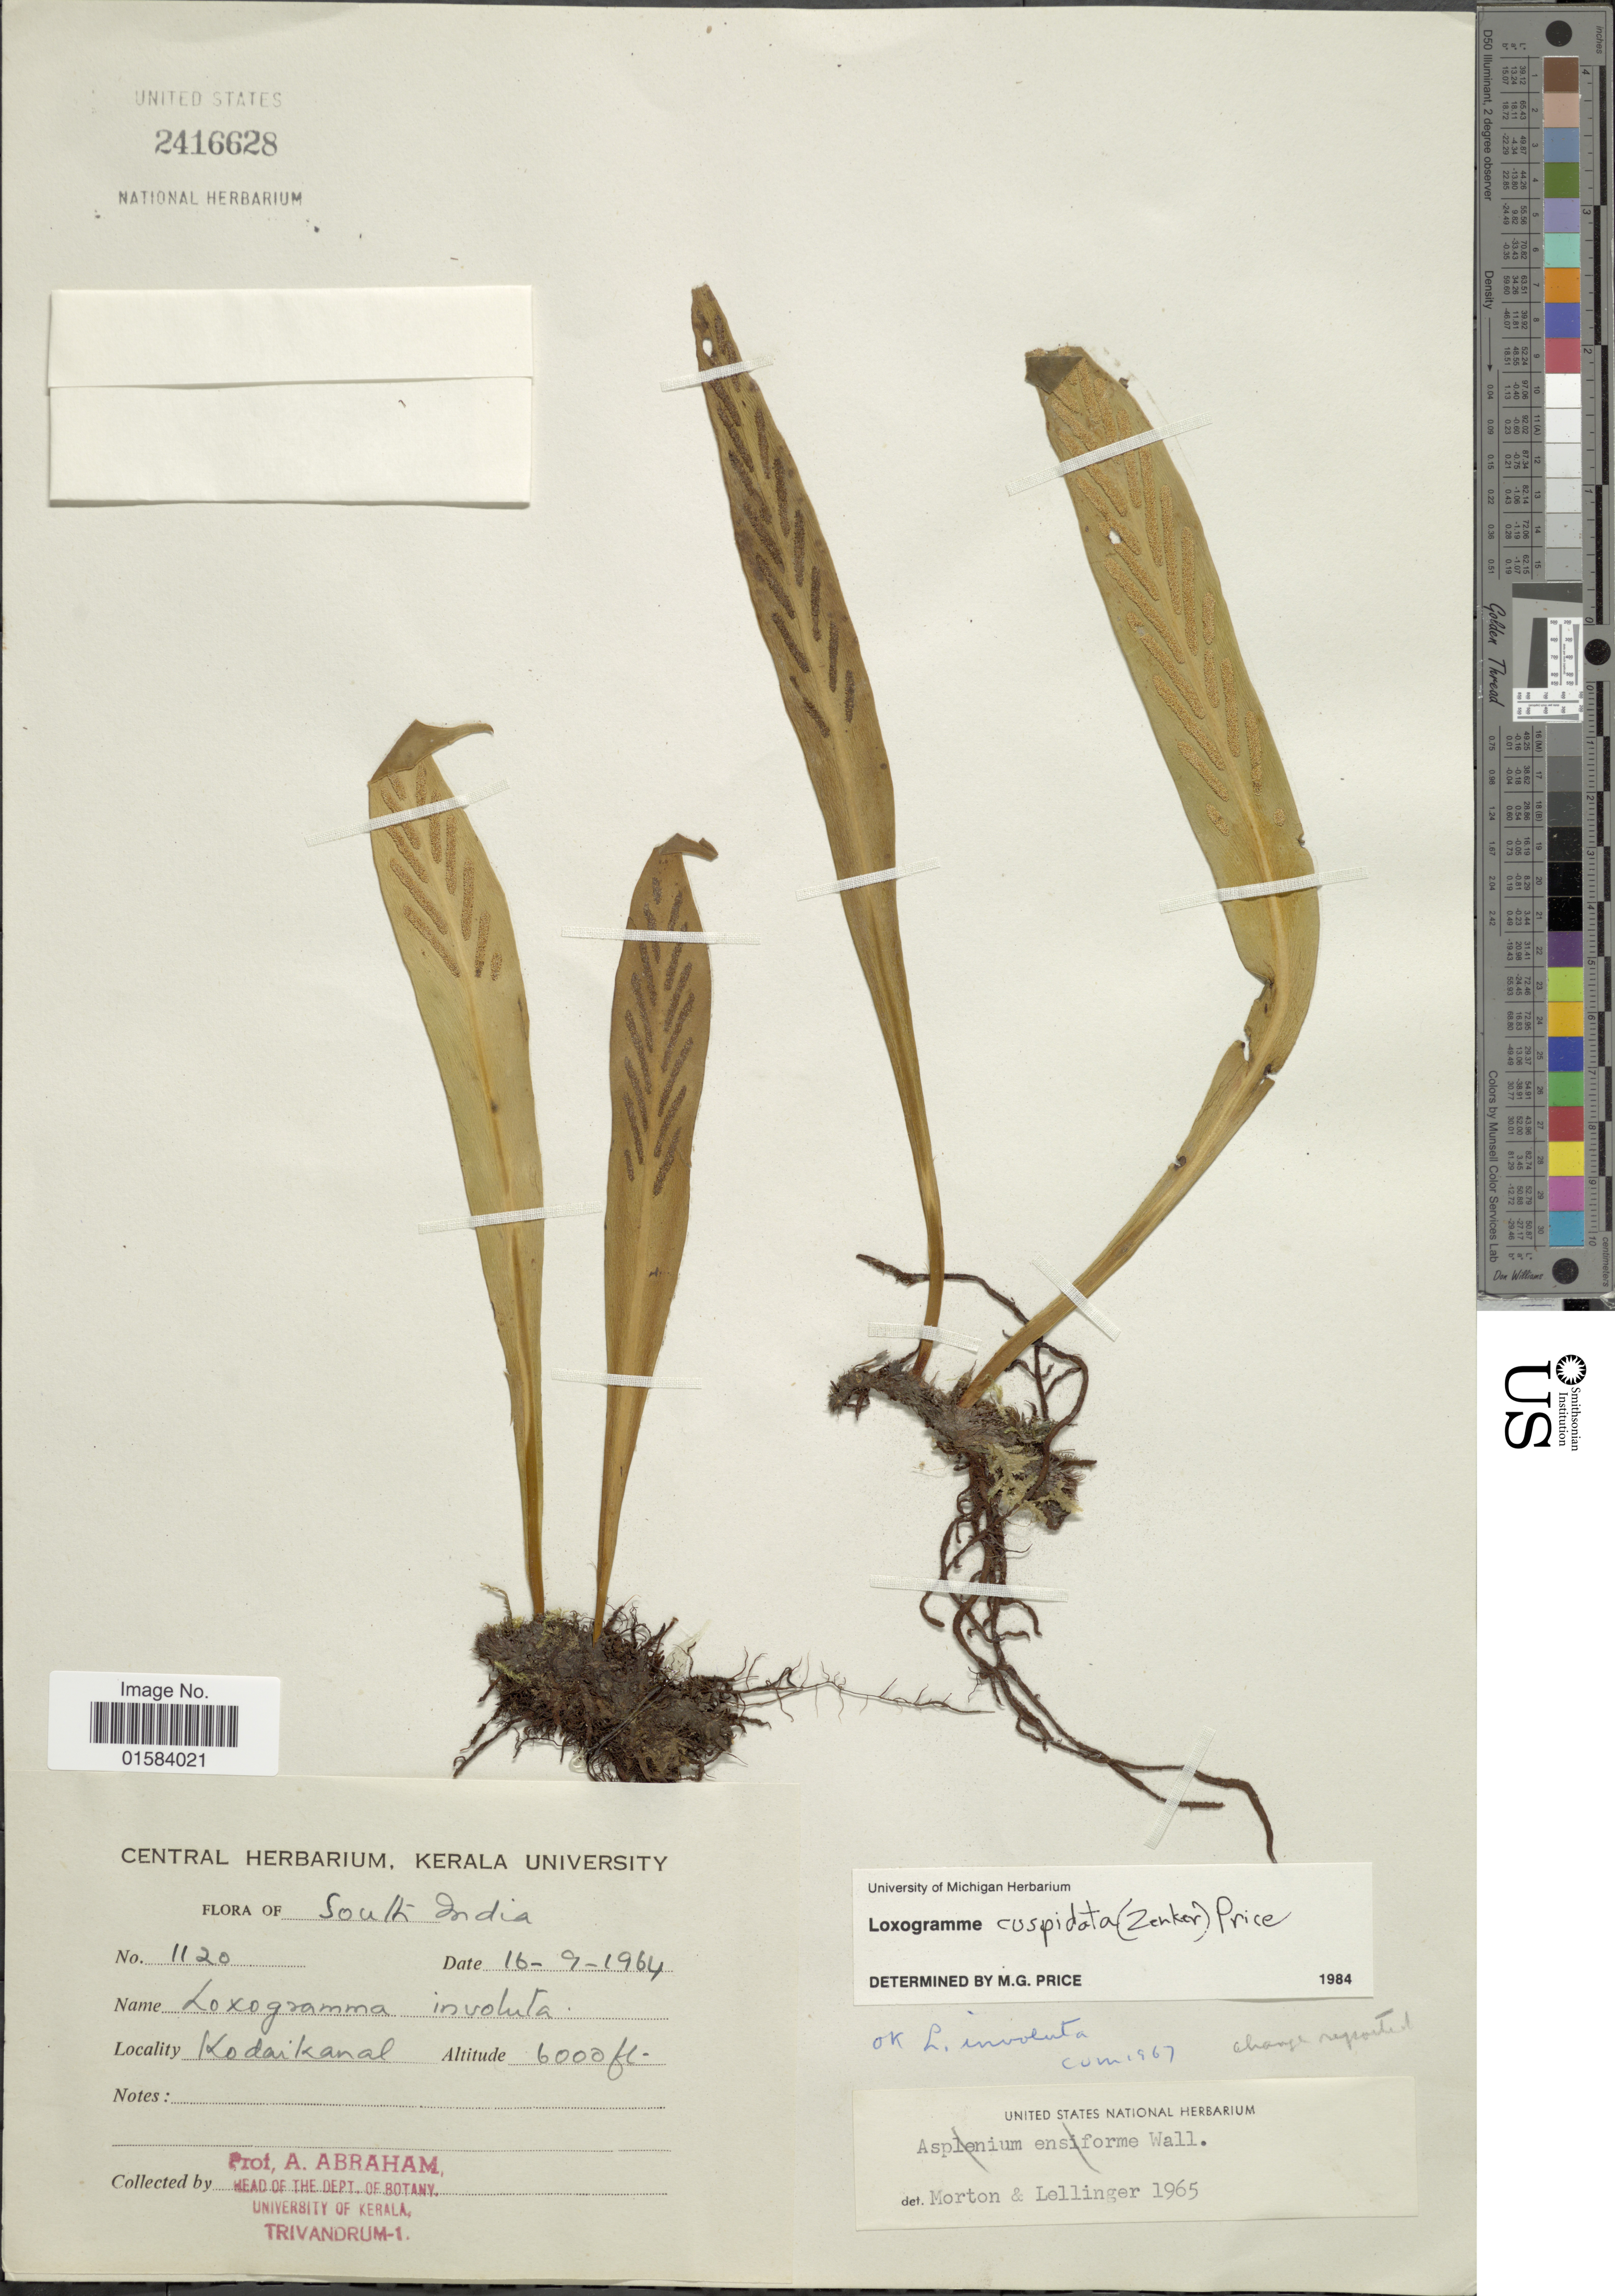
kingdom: Plantae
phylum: Tracheophyta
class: Polypodiopsida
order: Polypodiales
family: Polypodiaceae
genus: Loxogramme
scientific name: Loxogramme cuspidata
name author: (Zenker) M.G. Price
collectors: A. Abraham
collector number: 1120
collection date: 1964-09-16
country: India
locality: South India, Kodaikanal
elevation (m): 1829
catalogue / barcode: US 2416628